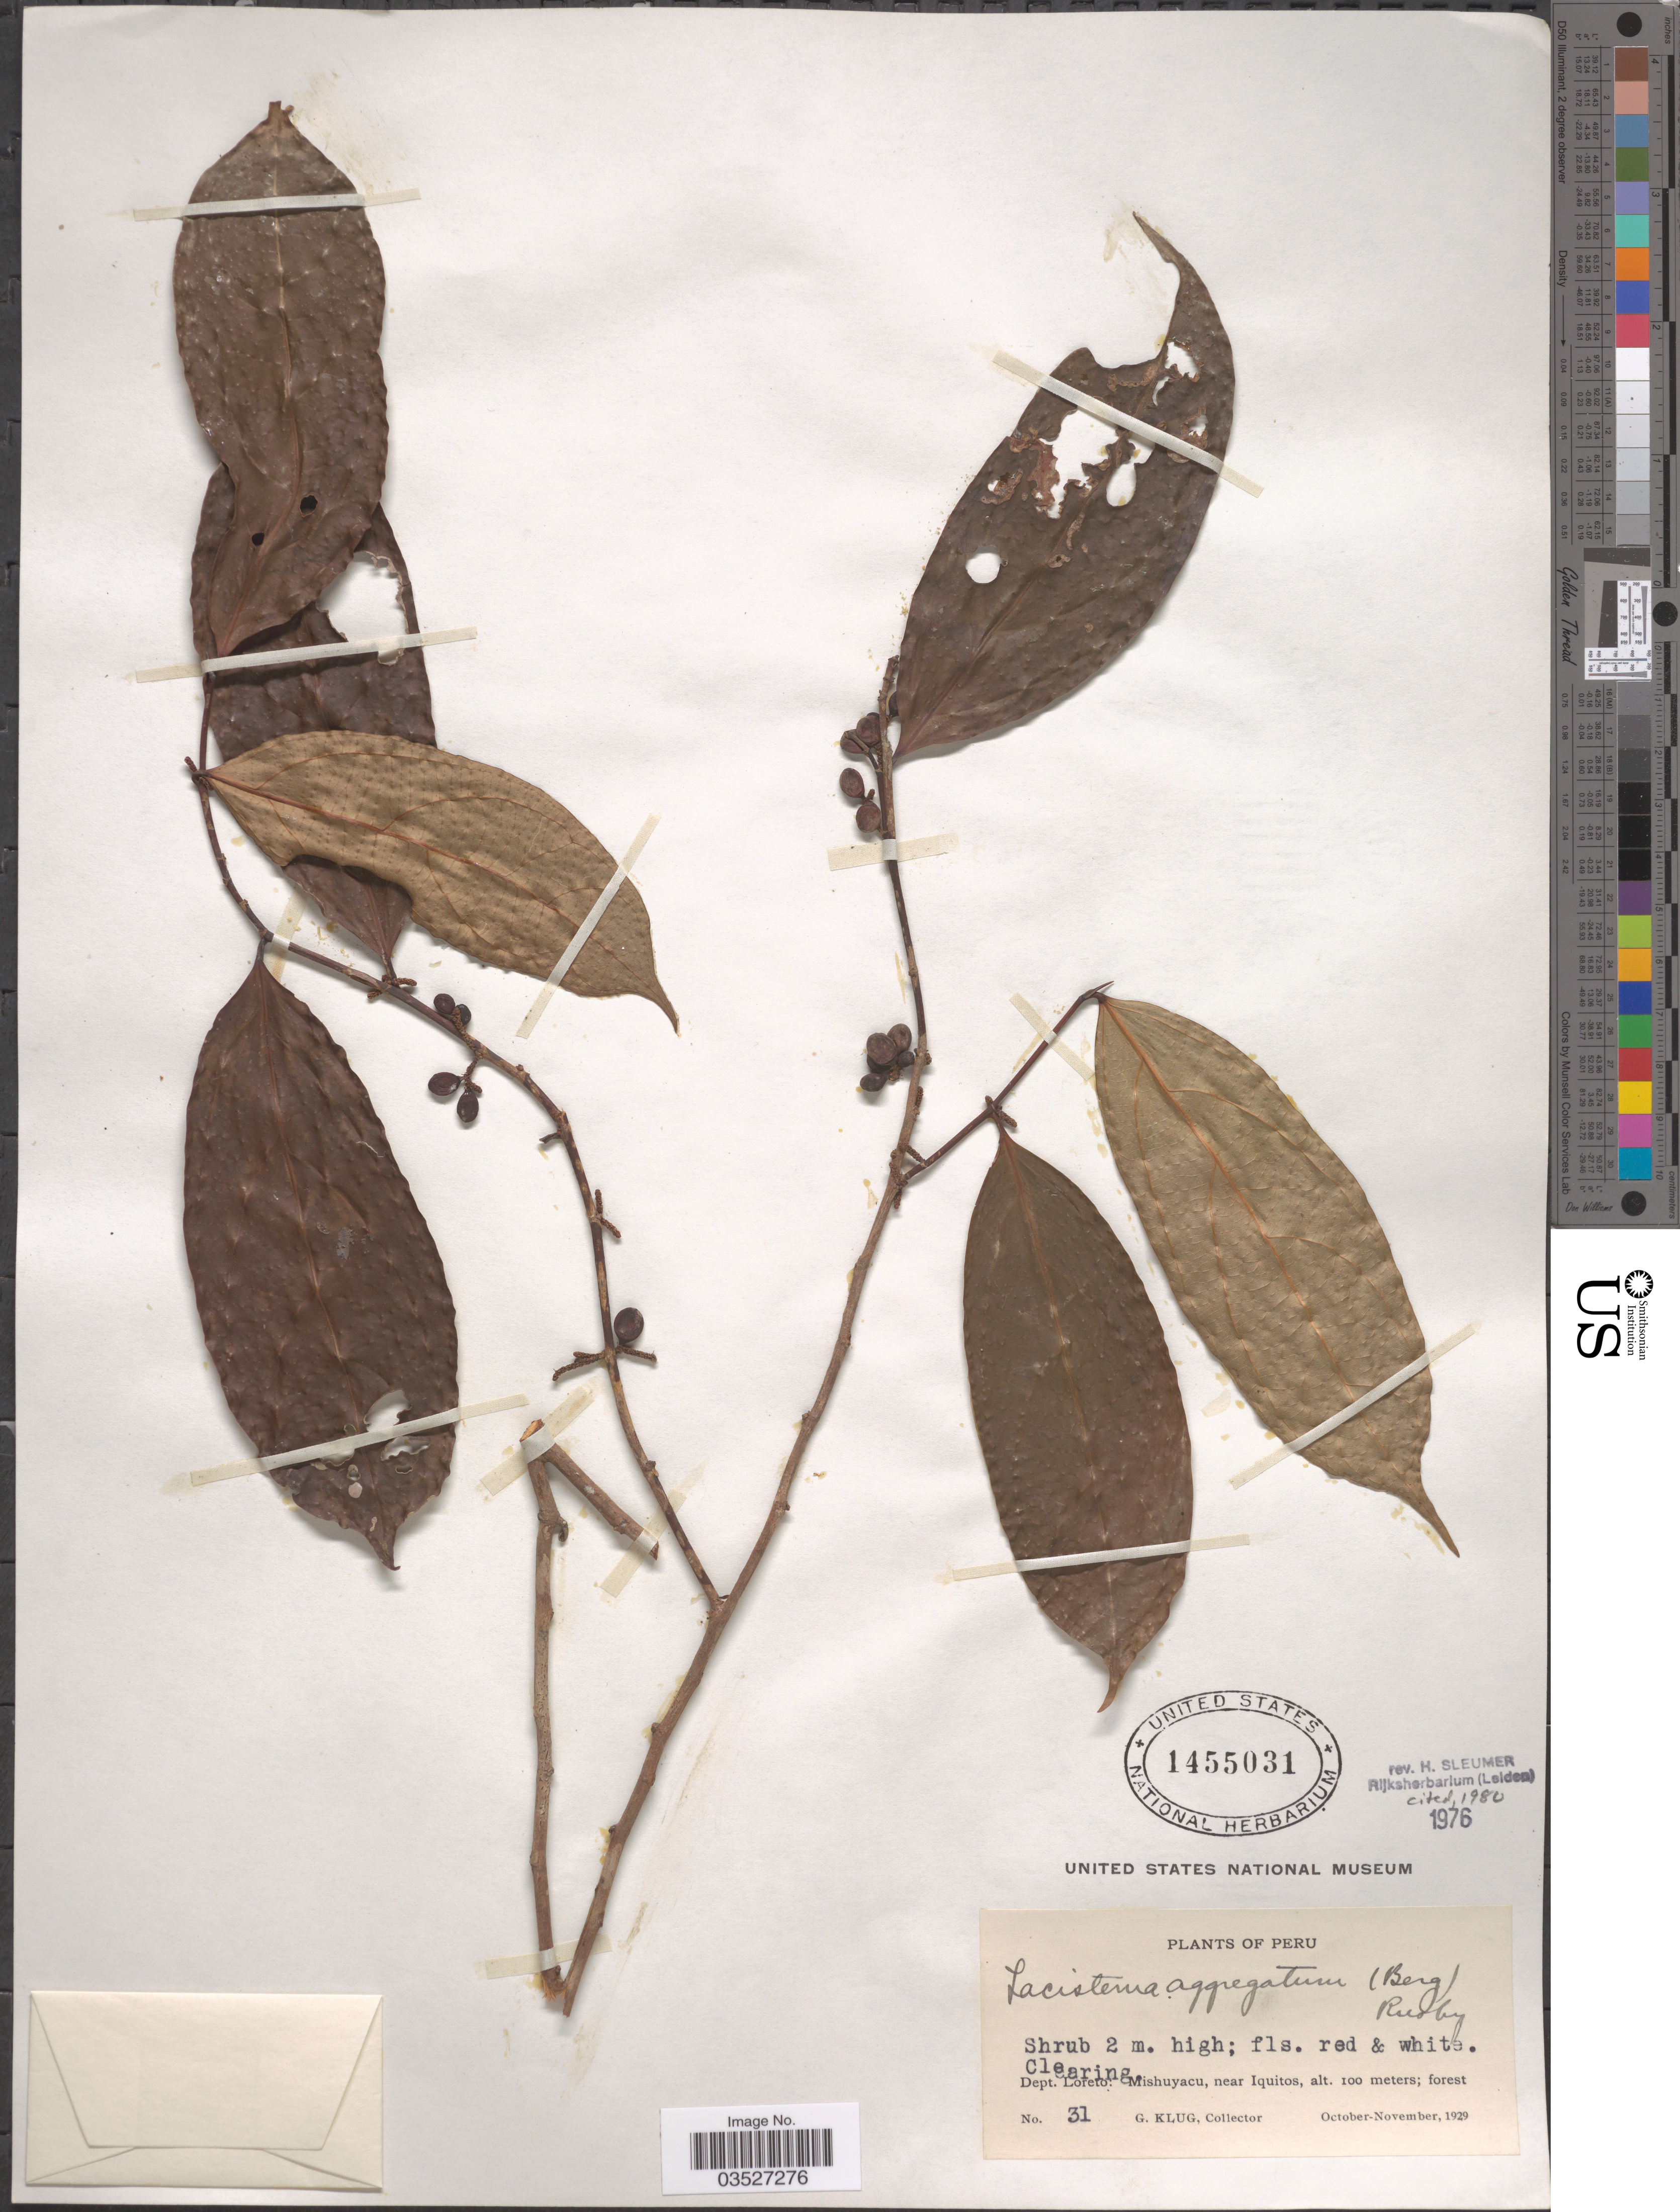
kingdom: Plantae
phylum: Tracheophyta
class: Magnoliopsida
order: Malpighiales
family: Lacistemataceae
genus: Lacistema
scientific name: Lacistema aggregatum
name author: (P.J. Bergius) Rusby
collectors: G. Klug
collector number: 31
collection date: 1929-10/1929-11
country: Peru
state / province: Loreto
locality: Dept. Loreto: Mishuyacu, near Iquitos.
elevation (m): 100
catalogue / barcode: US 1455031